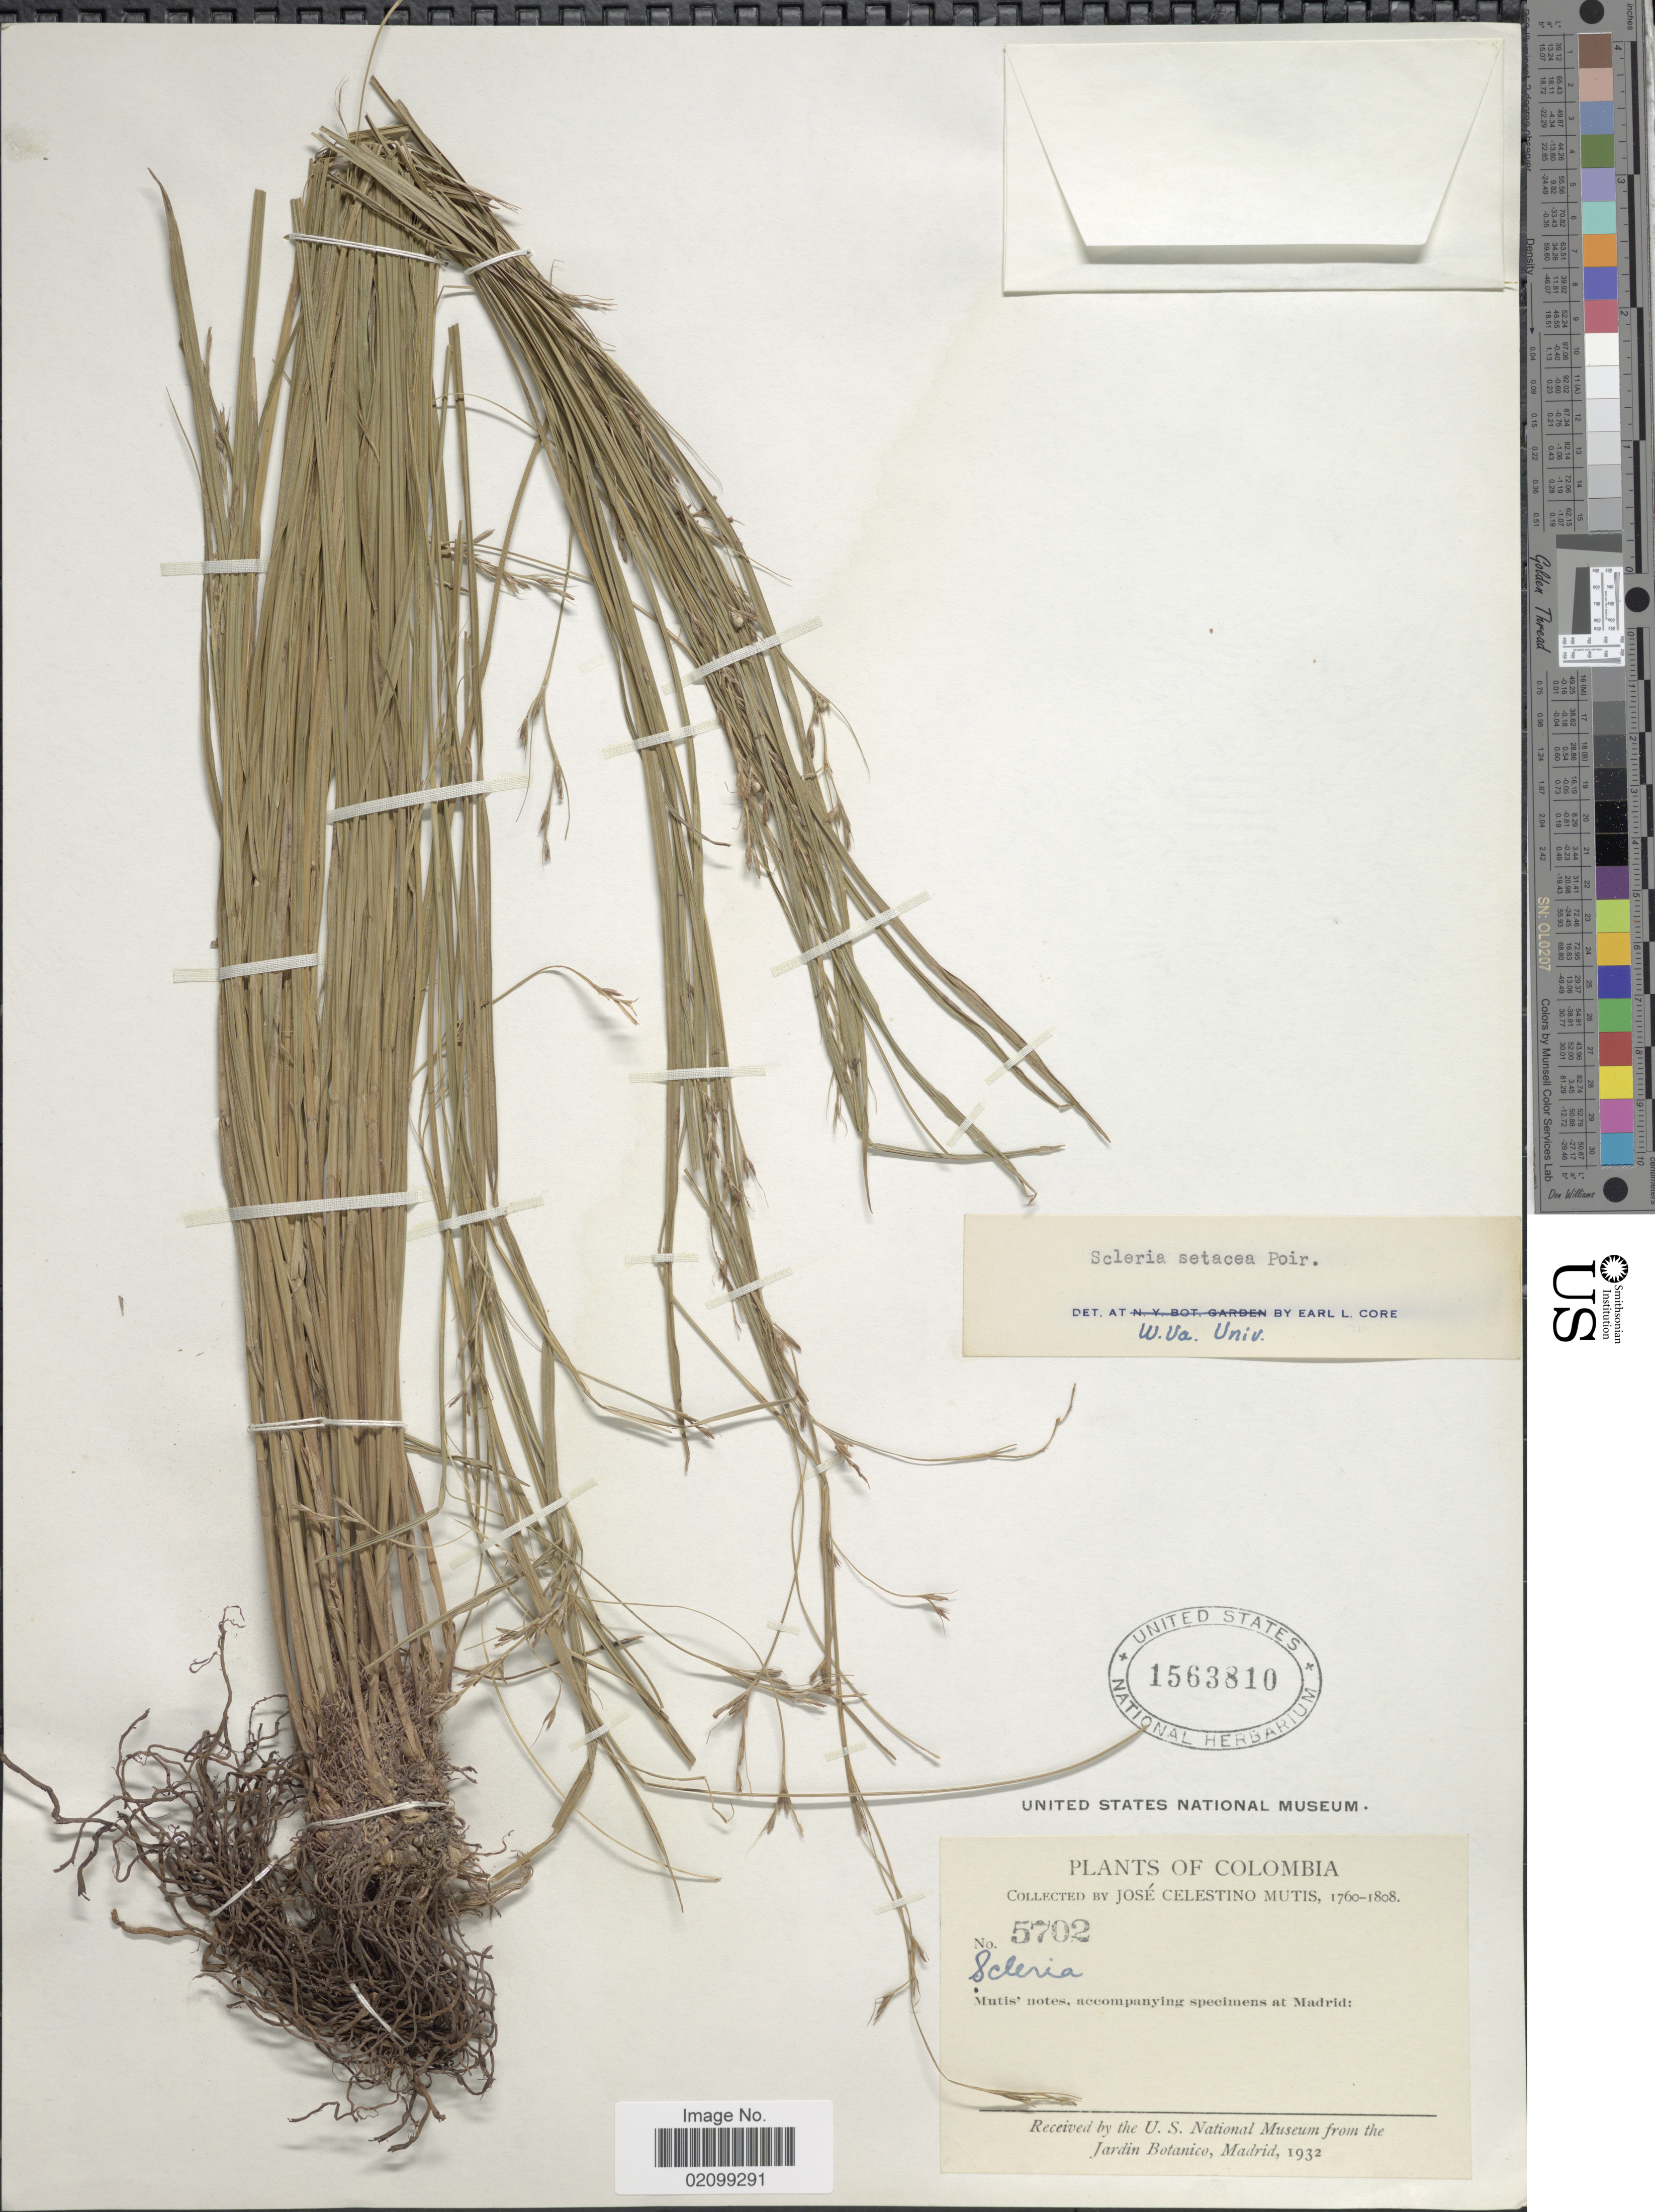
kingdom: Plantae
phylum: Tracheophyta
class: Liliopsida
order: Poales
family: Cyperaceae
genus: Scleria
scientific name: Scleria muehlenbergii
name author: Steud.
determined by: Strong, Mark T., (BOT), Smithsonian Institution - National Museum of Natural History (UNITED STATES)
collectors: J. C. B. Mutis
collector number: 5702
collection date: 1760/1808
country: Colombia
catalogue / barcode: US 1563810